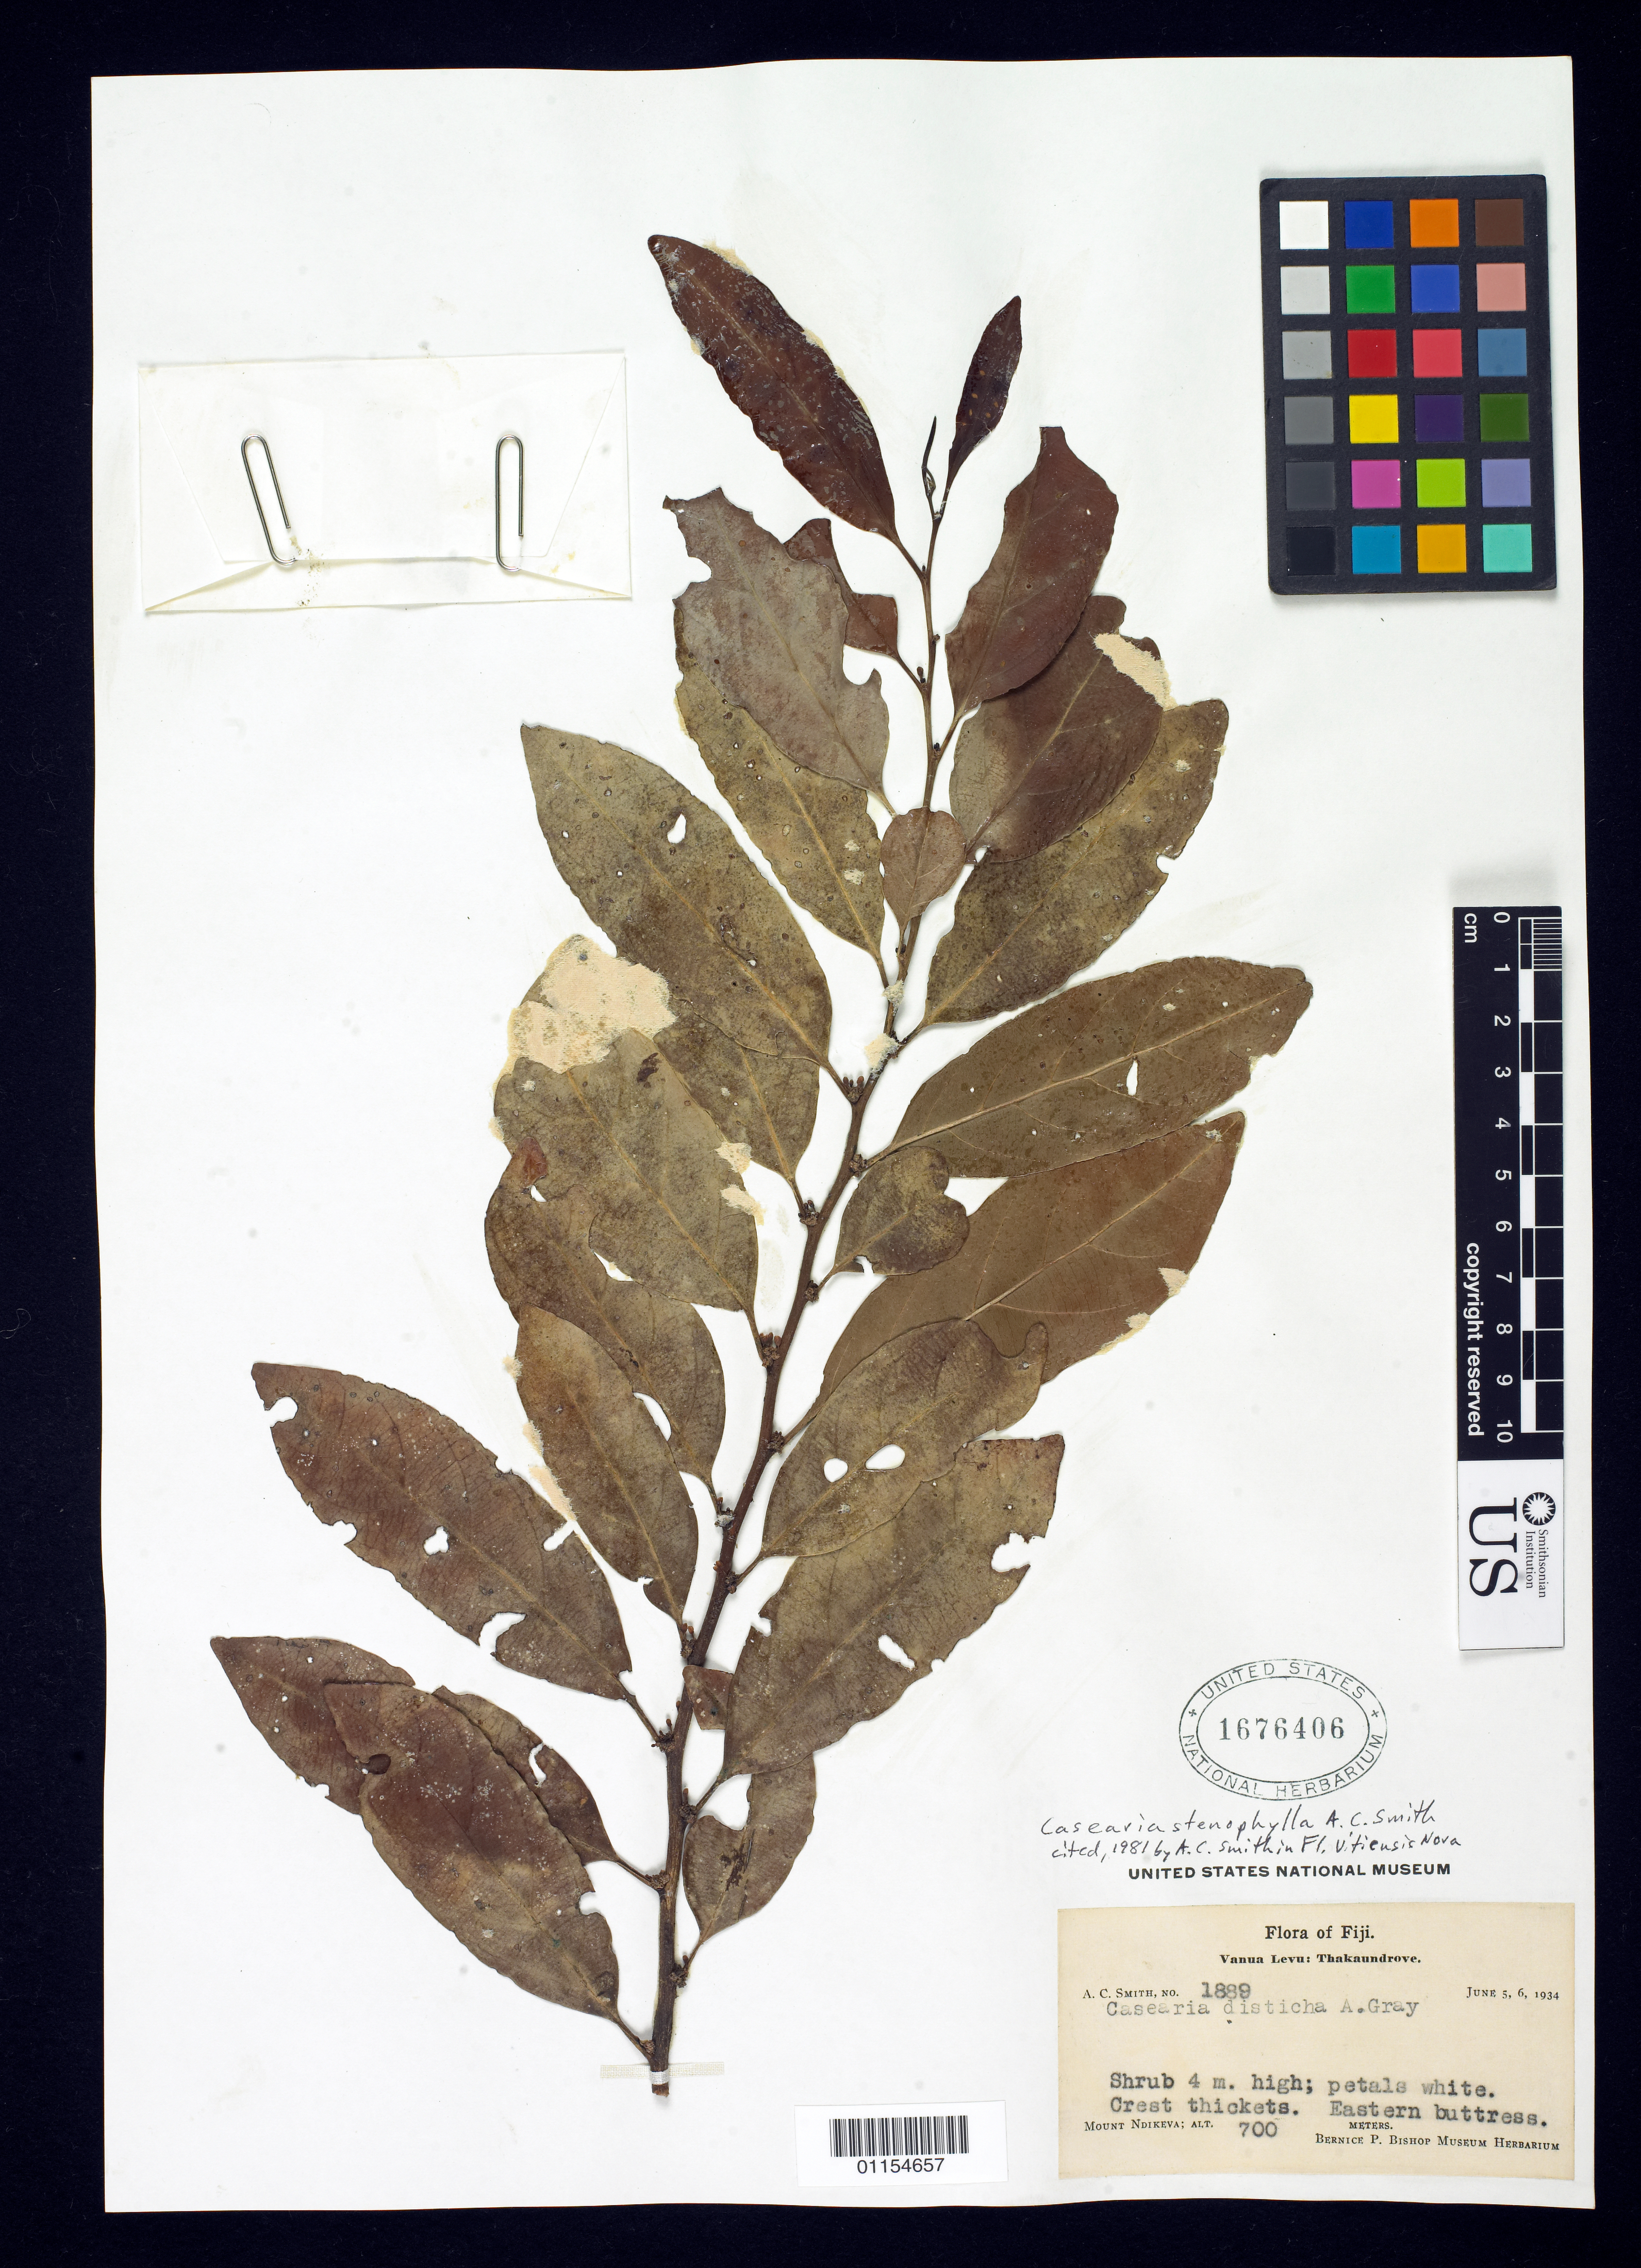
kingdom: Plantae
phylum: Tracheophyta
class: Magnoliopsida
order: Malpighiales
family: Salicaceae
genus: Casearia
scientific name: Casearia stenophylla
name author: A.C. Sm.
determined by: Smith, A. C.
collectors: A. C. Smith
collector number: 1889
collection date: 1934-06-05/1934-06-06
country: Fiji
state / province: Thakaundrove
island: Vanua Levu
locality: Mt. Ndikeva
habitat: crest thickets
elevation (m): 700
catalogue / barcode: US 1676406